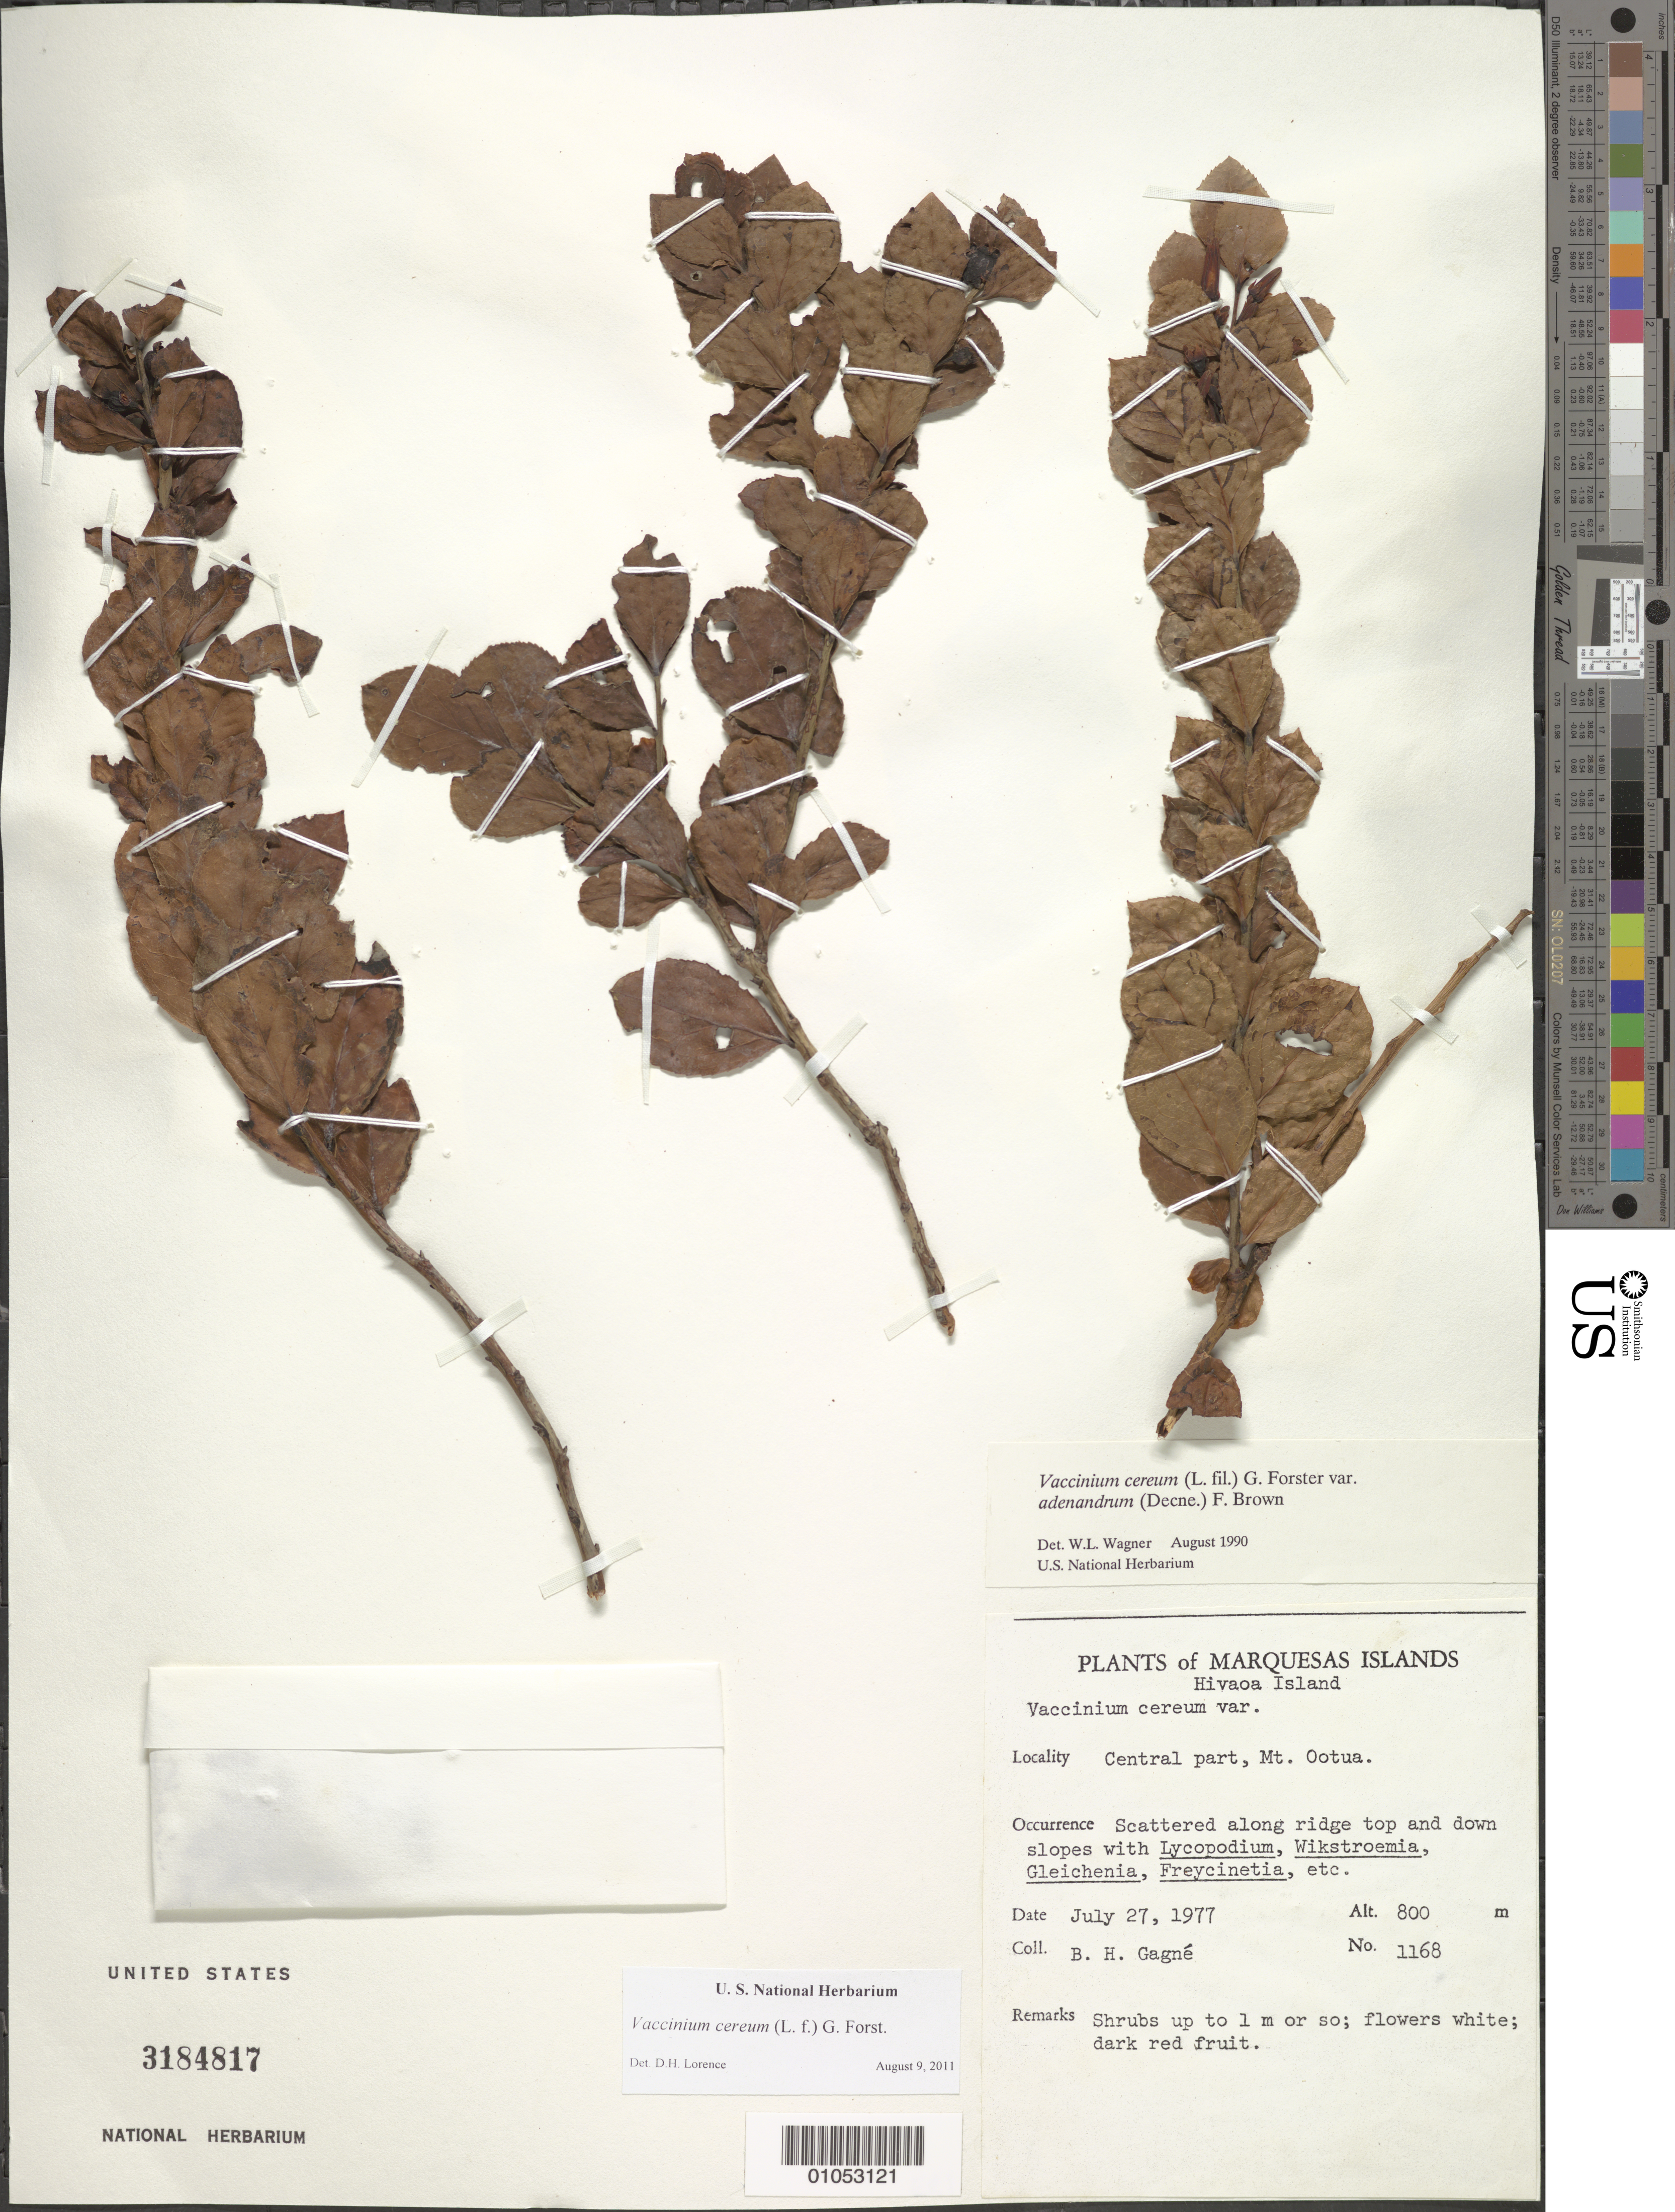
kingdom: Plantae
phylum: Tracheophyta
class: Magnoliopsida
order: Ericales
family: Ericaceae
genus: Vaccinium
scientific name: Vaccinium cereum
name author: (L. f.) G. Forst.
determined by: Lorence, David H., (PTBG), National Tropical Botanical Garden (UNITED STATES)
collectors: B. H. Gagné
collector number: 1168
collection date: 1977-07-27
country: French Polynesia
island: Hiva Oa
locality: Mt. Ootua, central part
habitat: Scattered along ridge top and down slopes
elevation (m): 800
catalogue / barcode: US 3184817